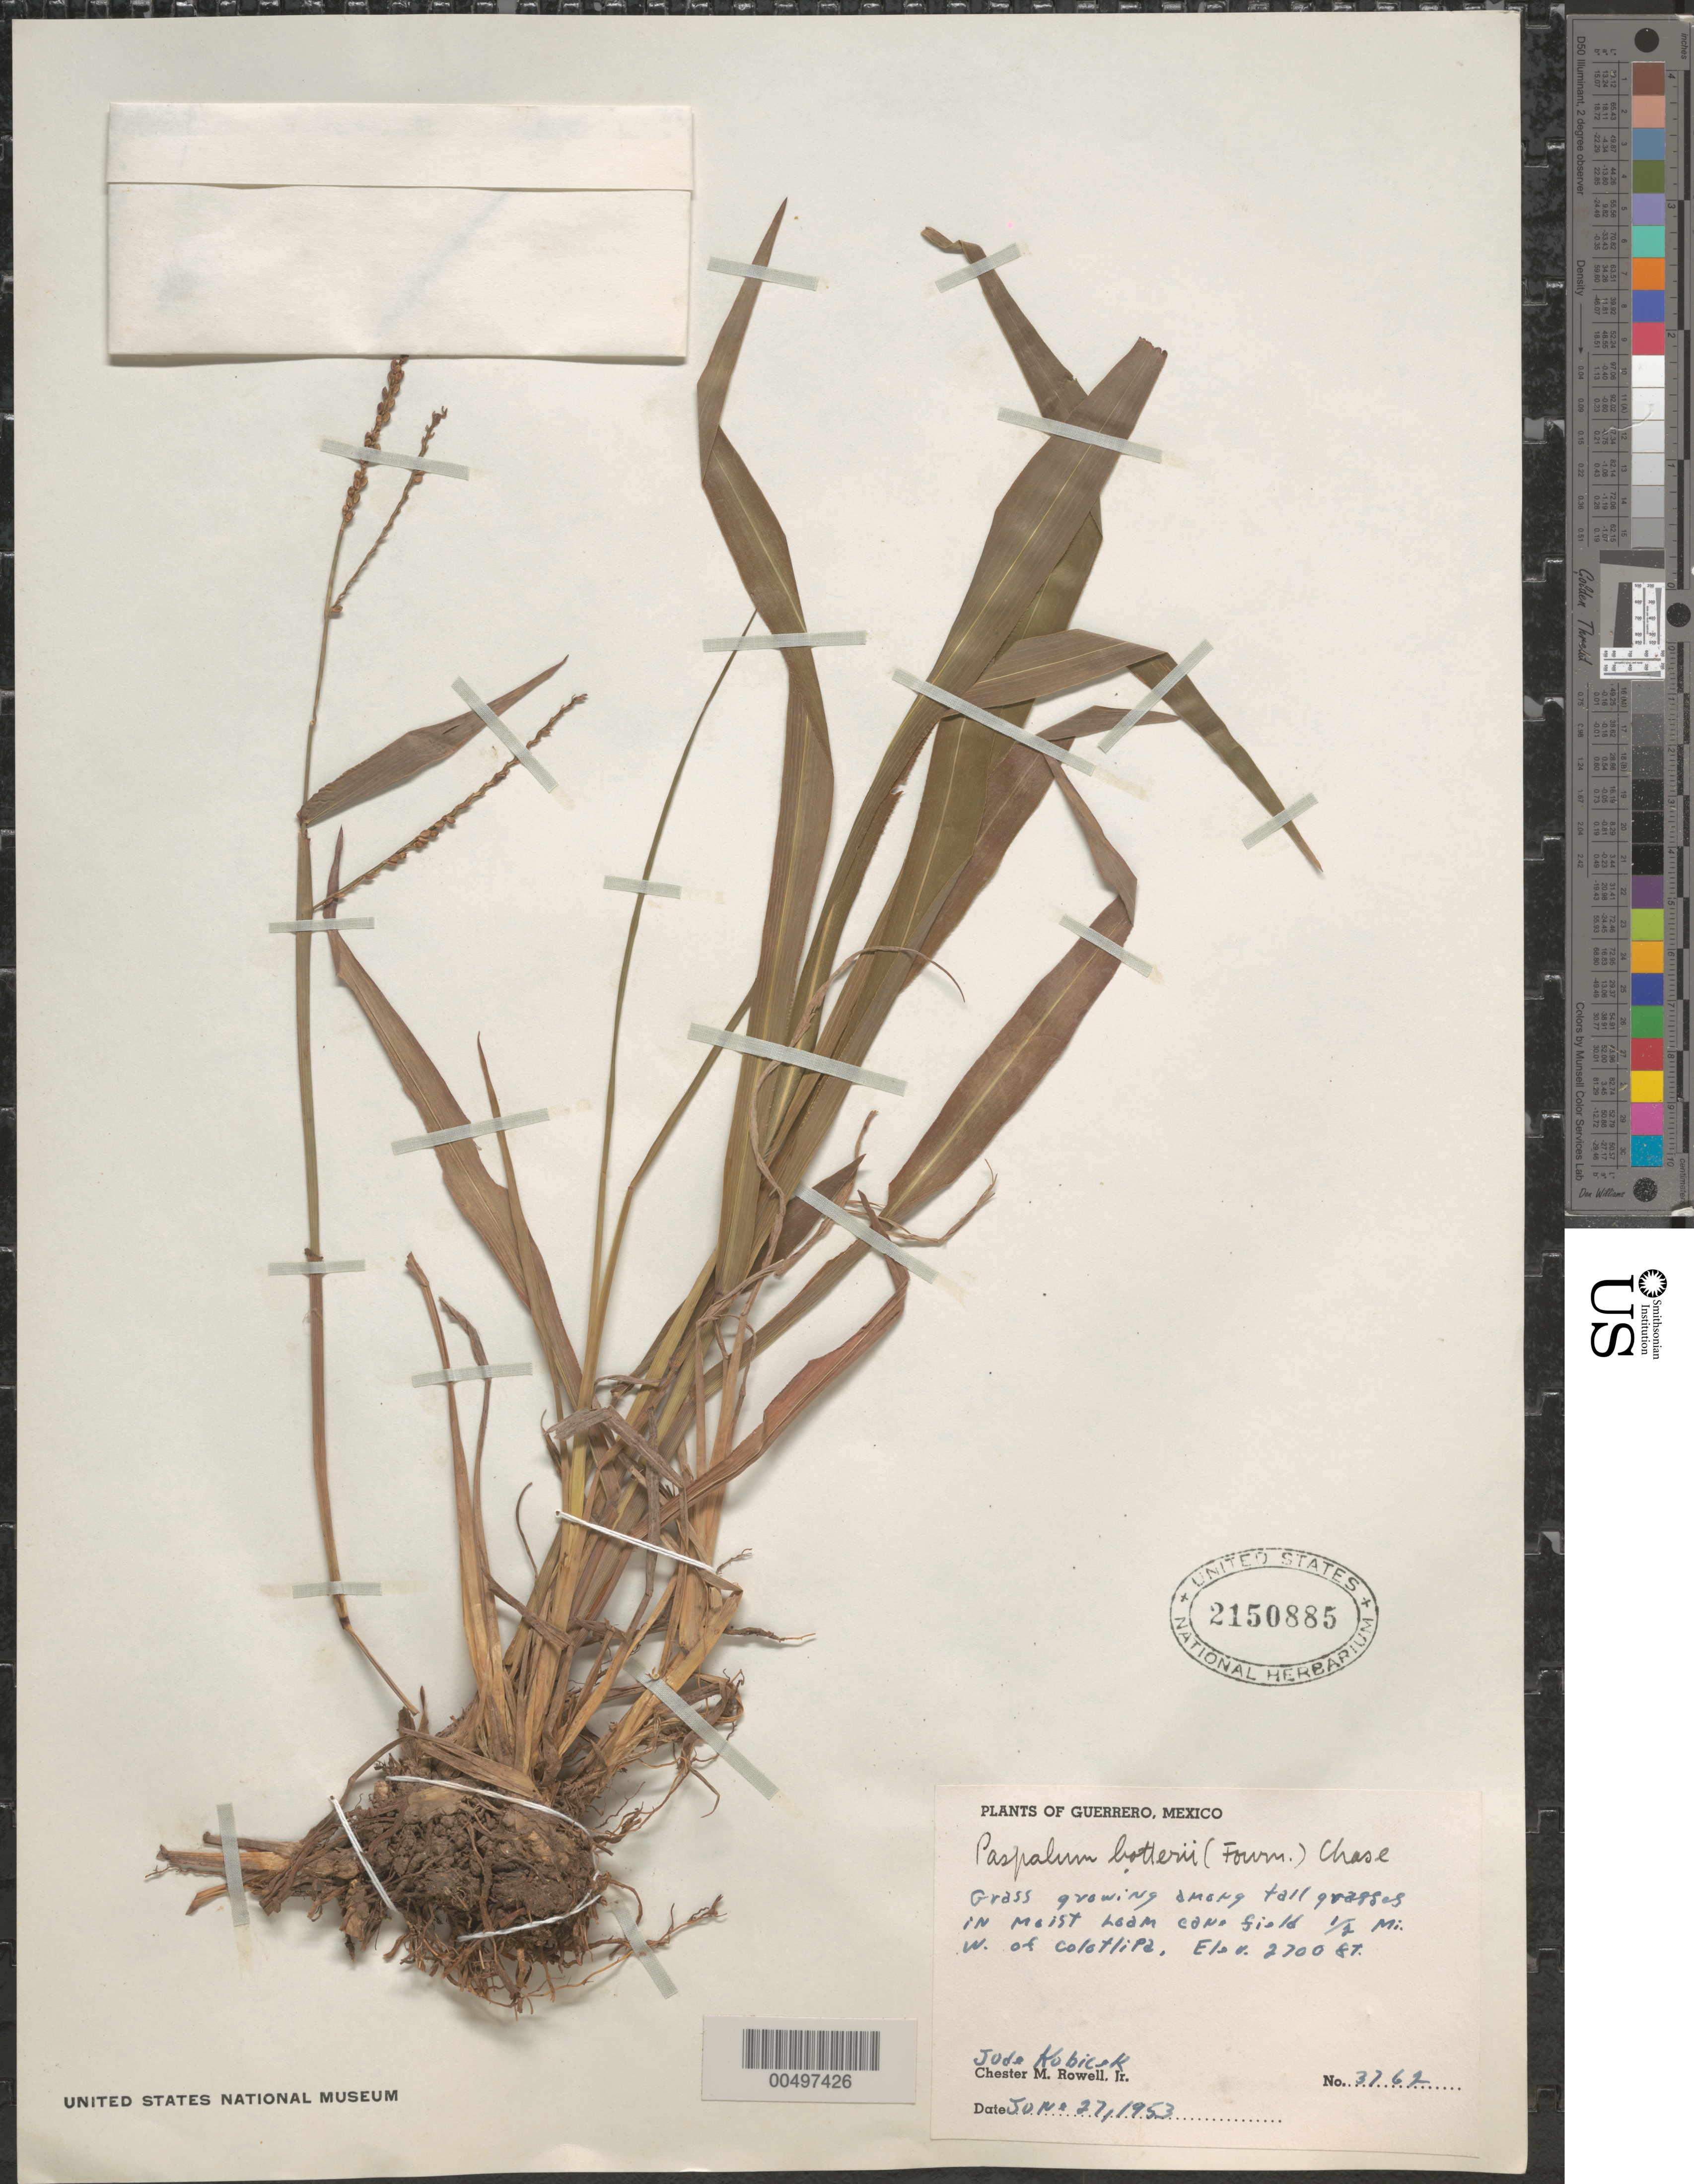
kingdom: Plantae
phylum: Tracheophyta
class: Liliopsida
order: Poales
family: Poaceae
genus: Paspalum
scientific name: Paspalum botteri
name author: (E. Fourn.) Chase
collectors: J. Kubicek & C. M. Rowell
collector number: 3762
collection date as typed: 27 Jun 1953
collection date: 1953-06-27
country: Mexico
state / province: Guerrero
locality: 0.5 mi W of Colotlipa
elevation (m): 823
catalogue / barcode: US 2150885